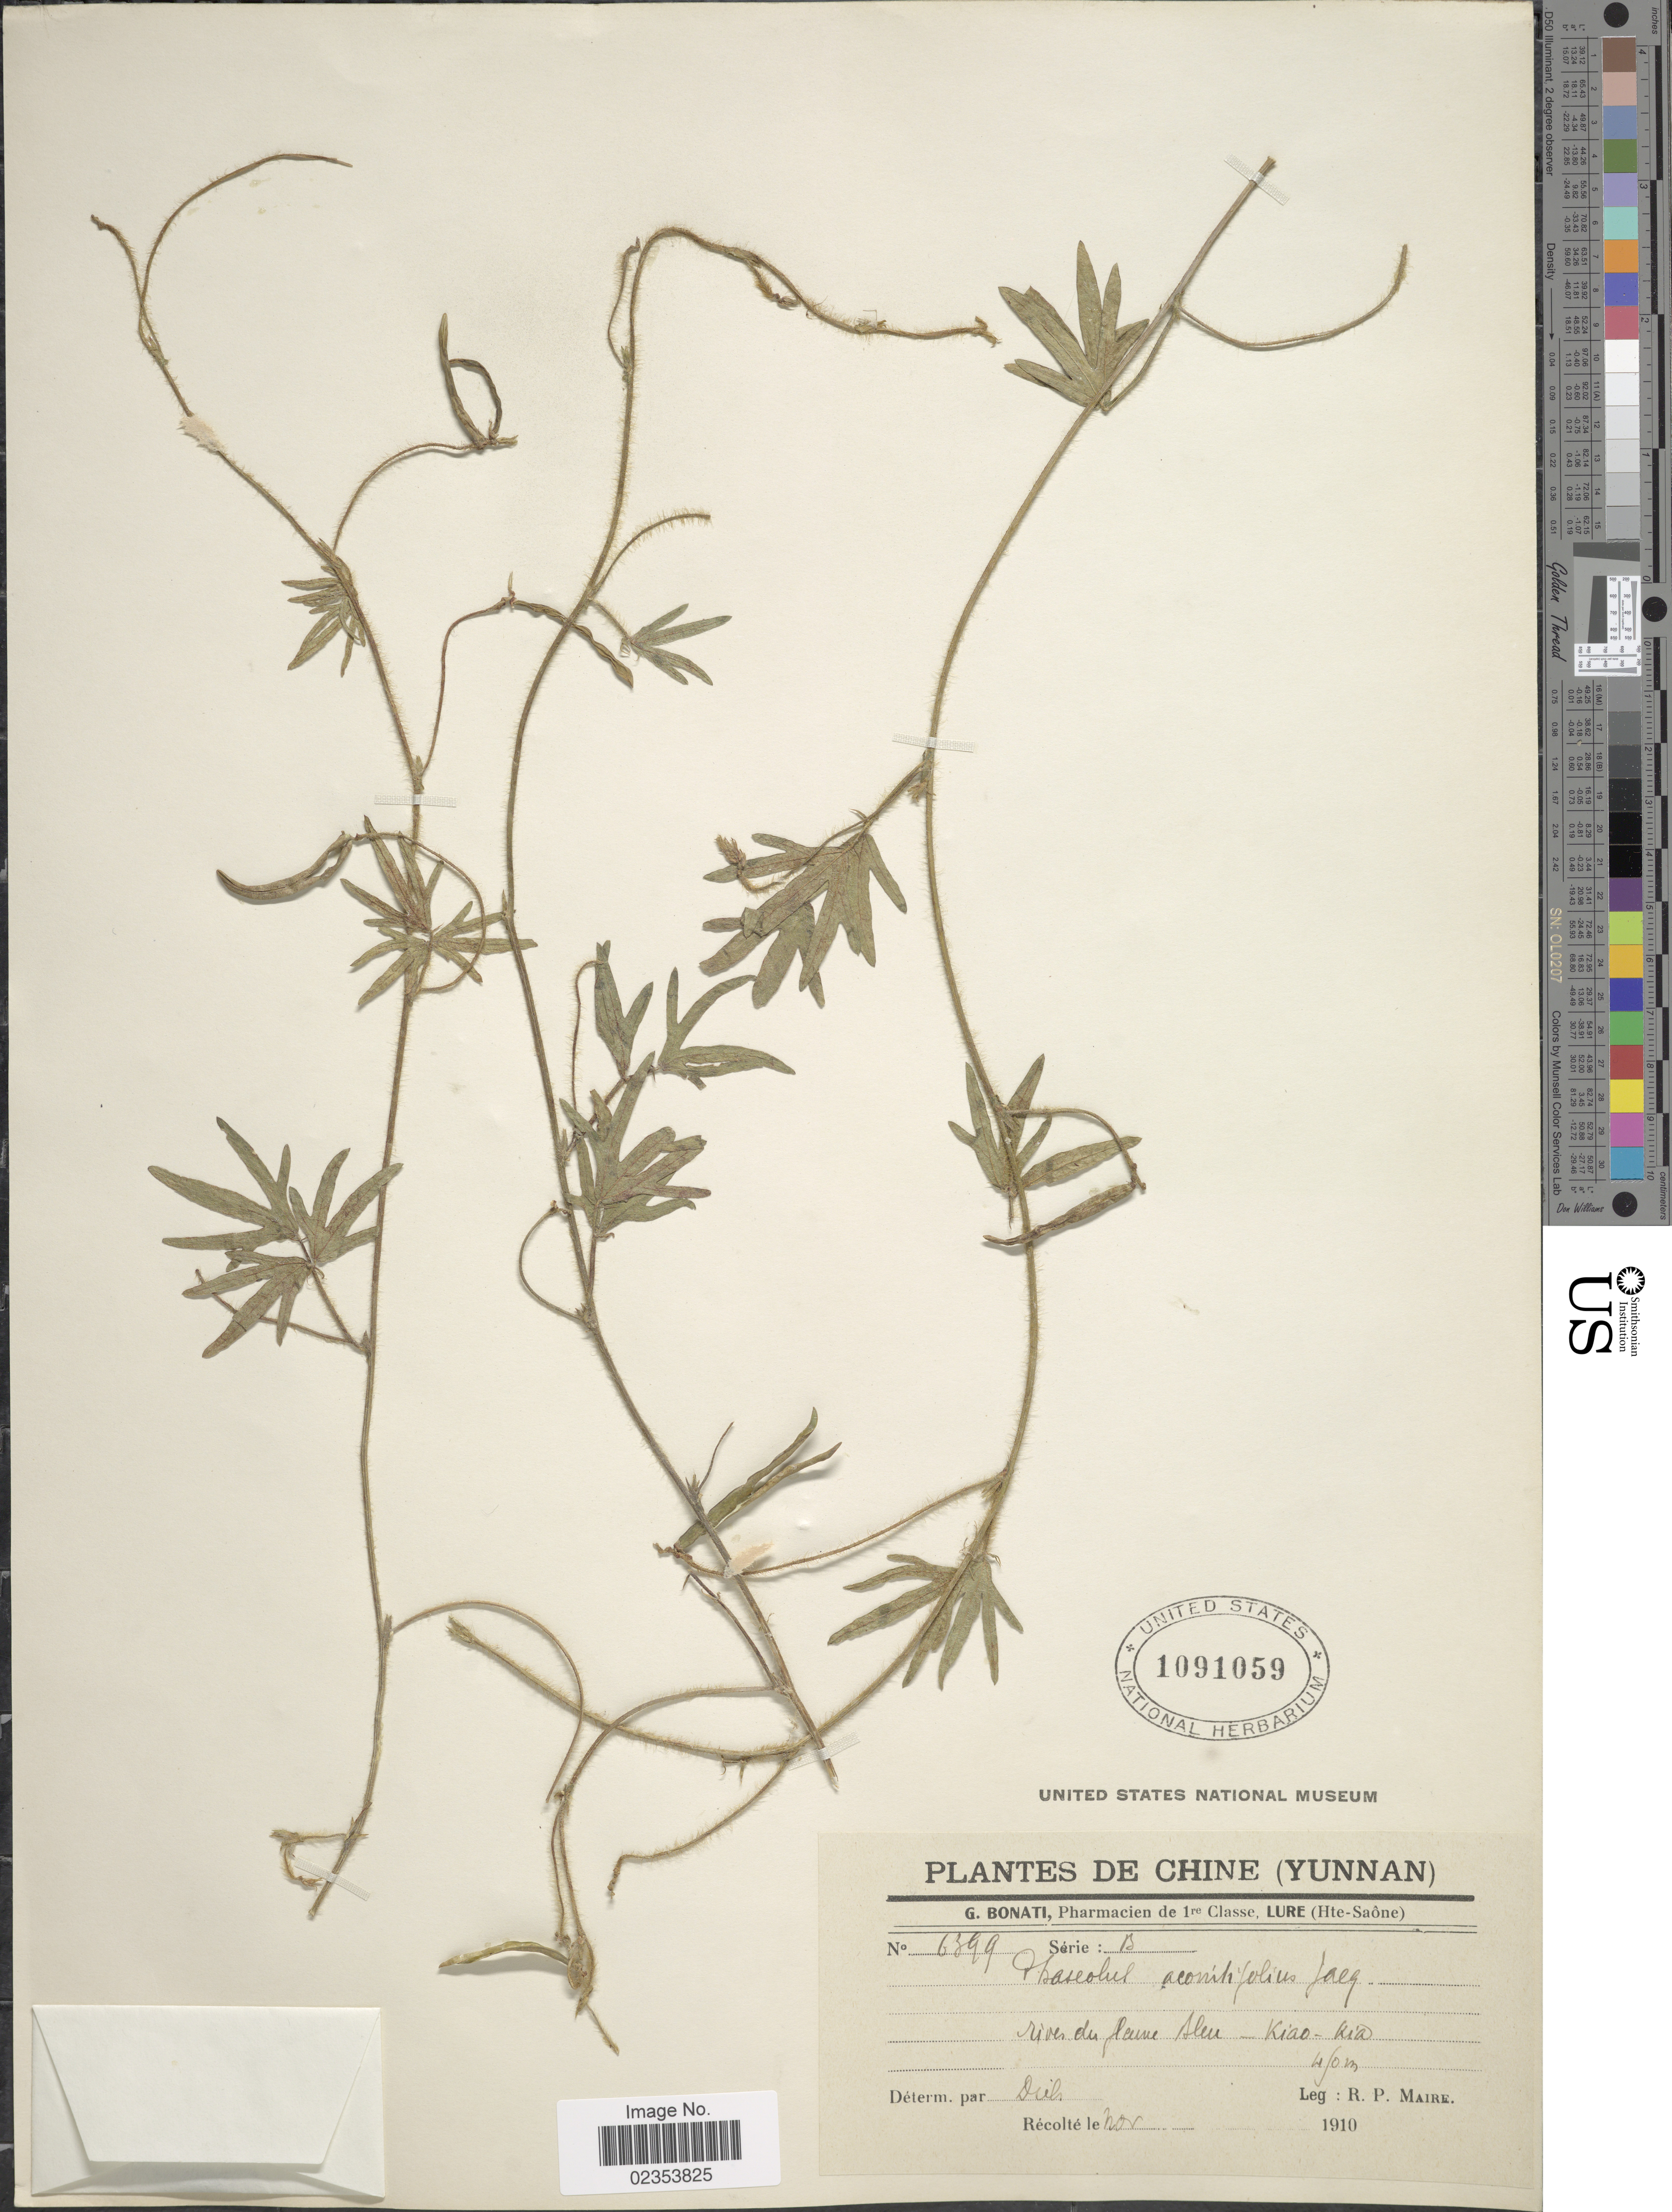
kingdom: Plantae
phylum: Tracheophyta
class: Magnoliopsida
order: Fabales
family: Fabaceae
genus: Vigna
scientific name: Vigna aconitifolia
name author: (Jacq.) Maréchal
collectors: R.-P. Maire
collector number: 6399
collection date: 1910-11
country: China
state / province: Yunnan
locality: Chine. Rives du fleuve Aleu-Kiao-Aia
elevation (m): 450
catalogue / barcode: US 1091059